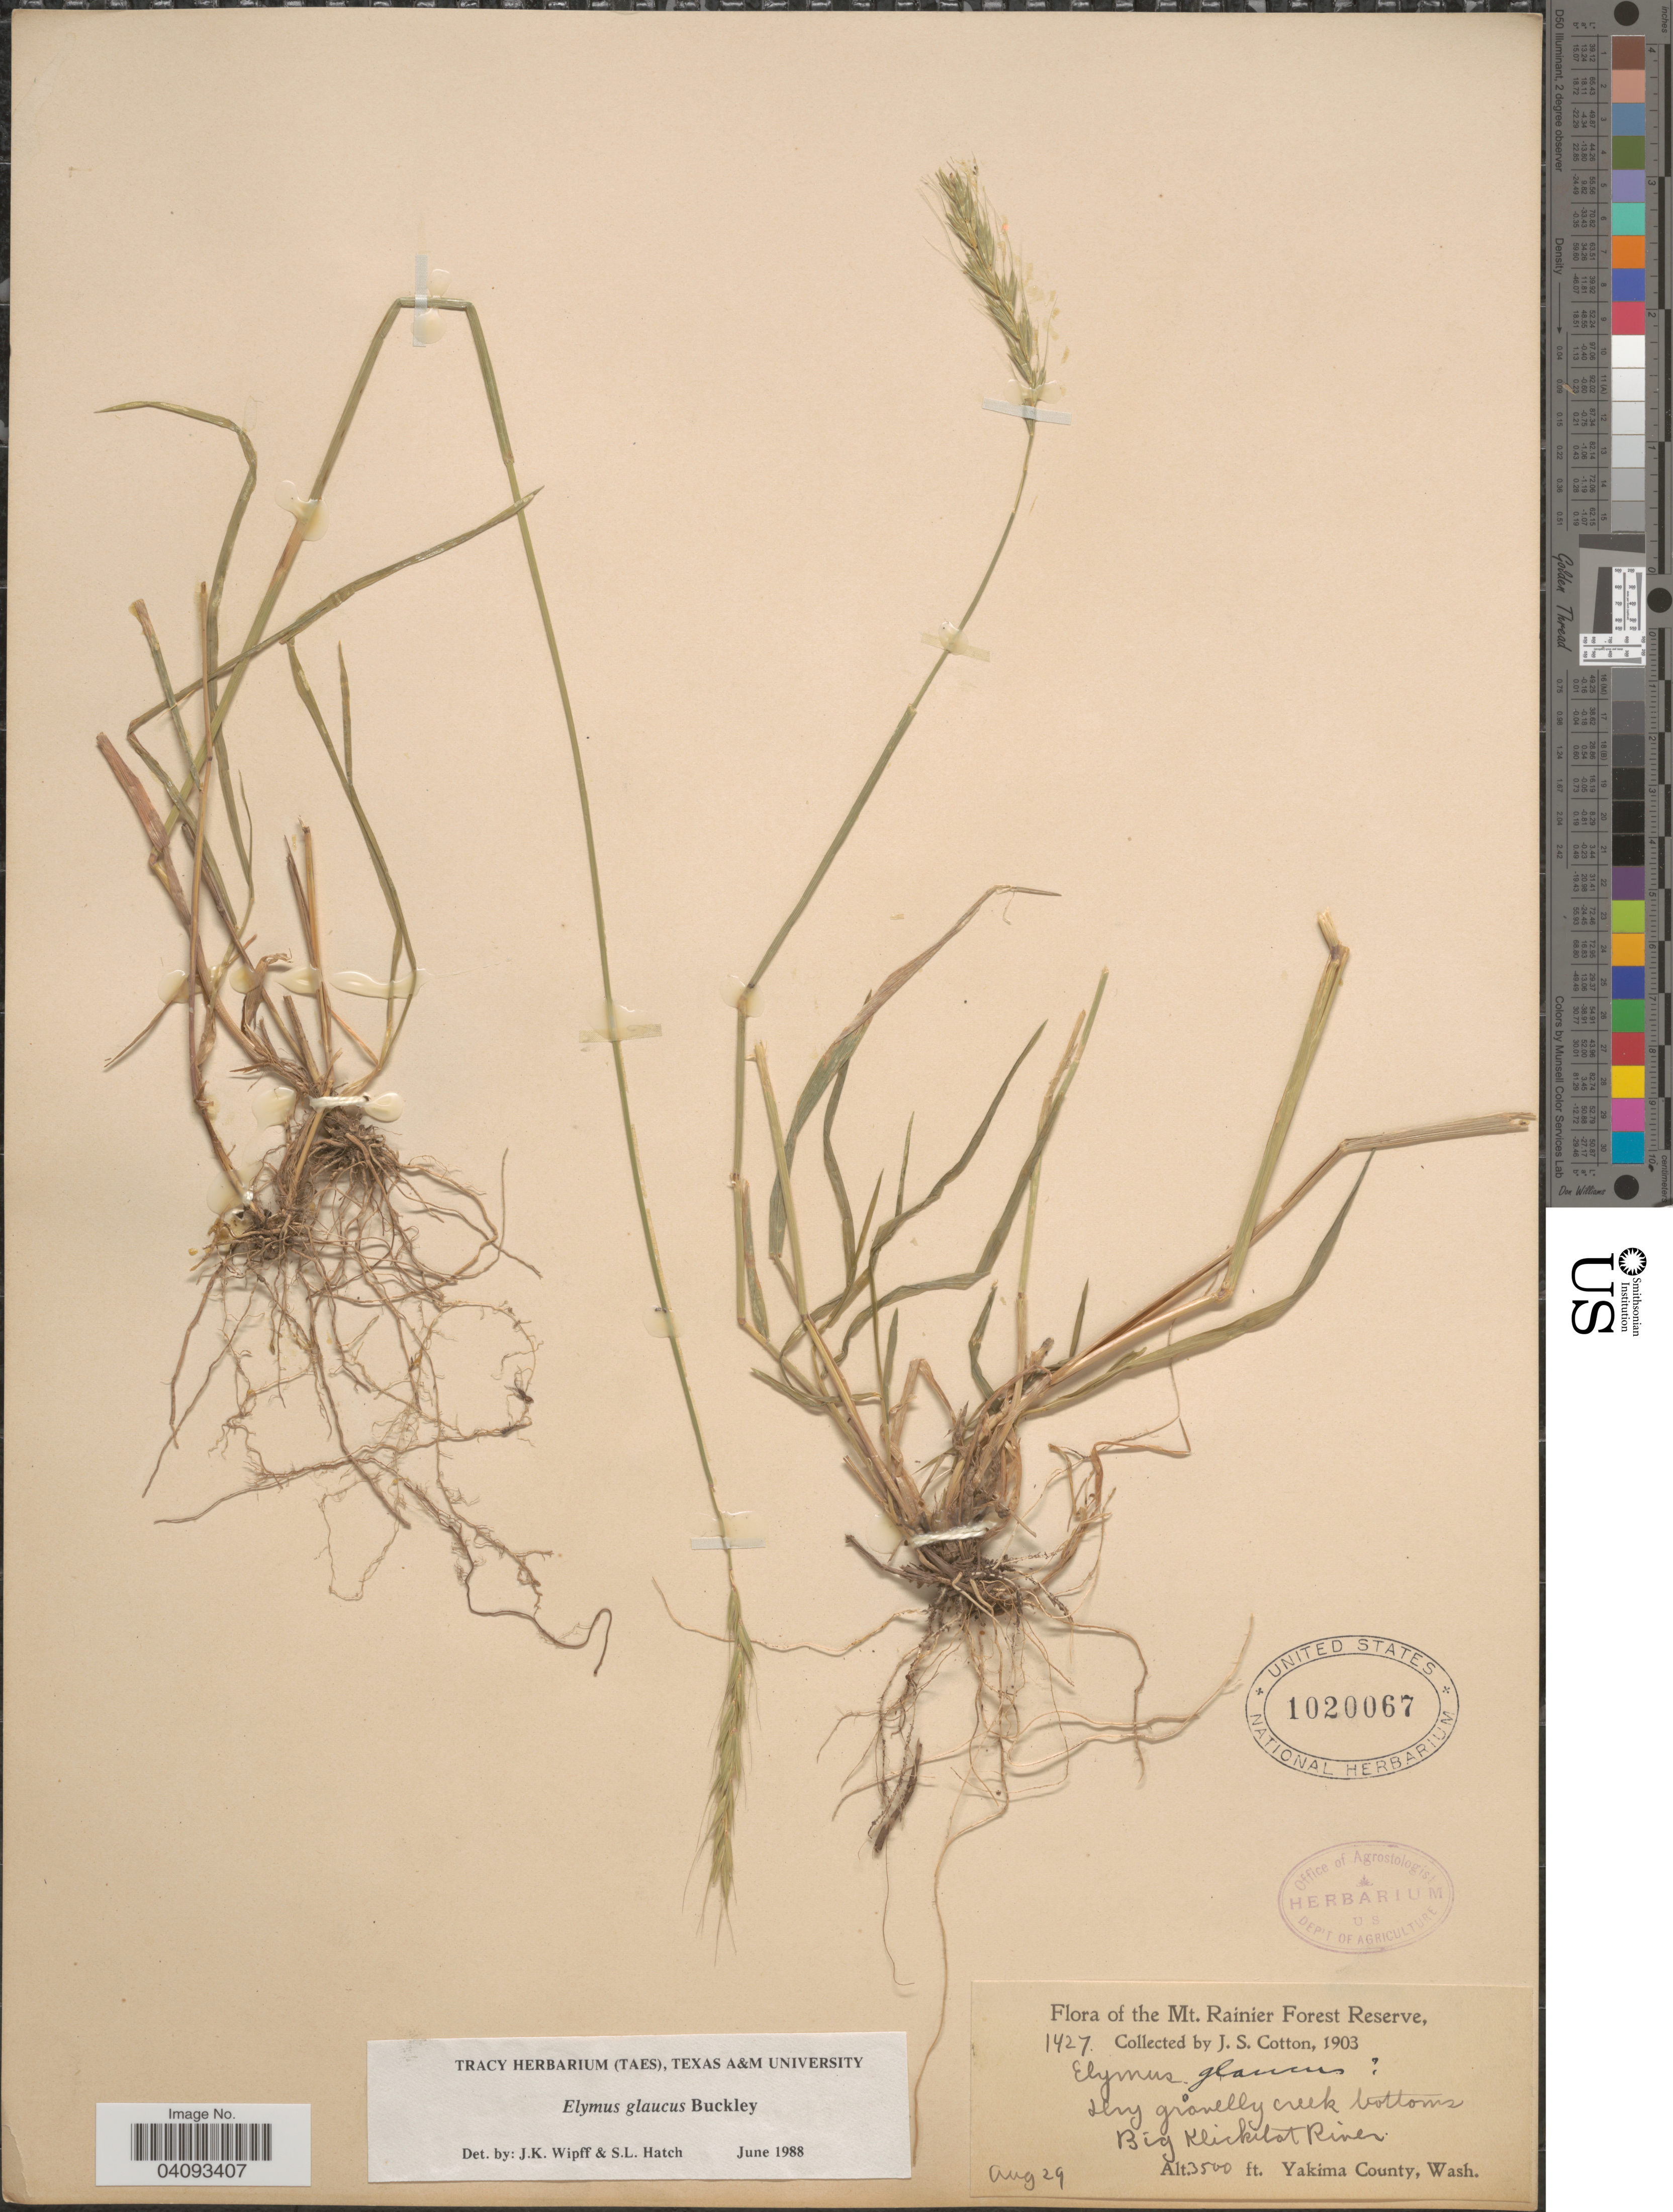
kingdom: Plantae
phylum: Tracheophyta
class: Liliopsida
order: Poales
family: Poaceae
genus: Elymus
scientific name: Elymus glaucus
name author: Buckley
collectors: J. S. Cotton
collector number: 1427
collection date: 1903-08-29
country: United States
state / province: Washington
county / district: Yakima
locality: Mt. Rainier Forest Reserve. Dry gravelly creek bottoms. Big Klickitat River. Yakima County.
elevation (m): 1067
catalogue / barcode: US 1020067